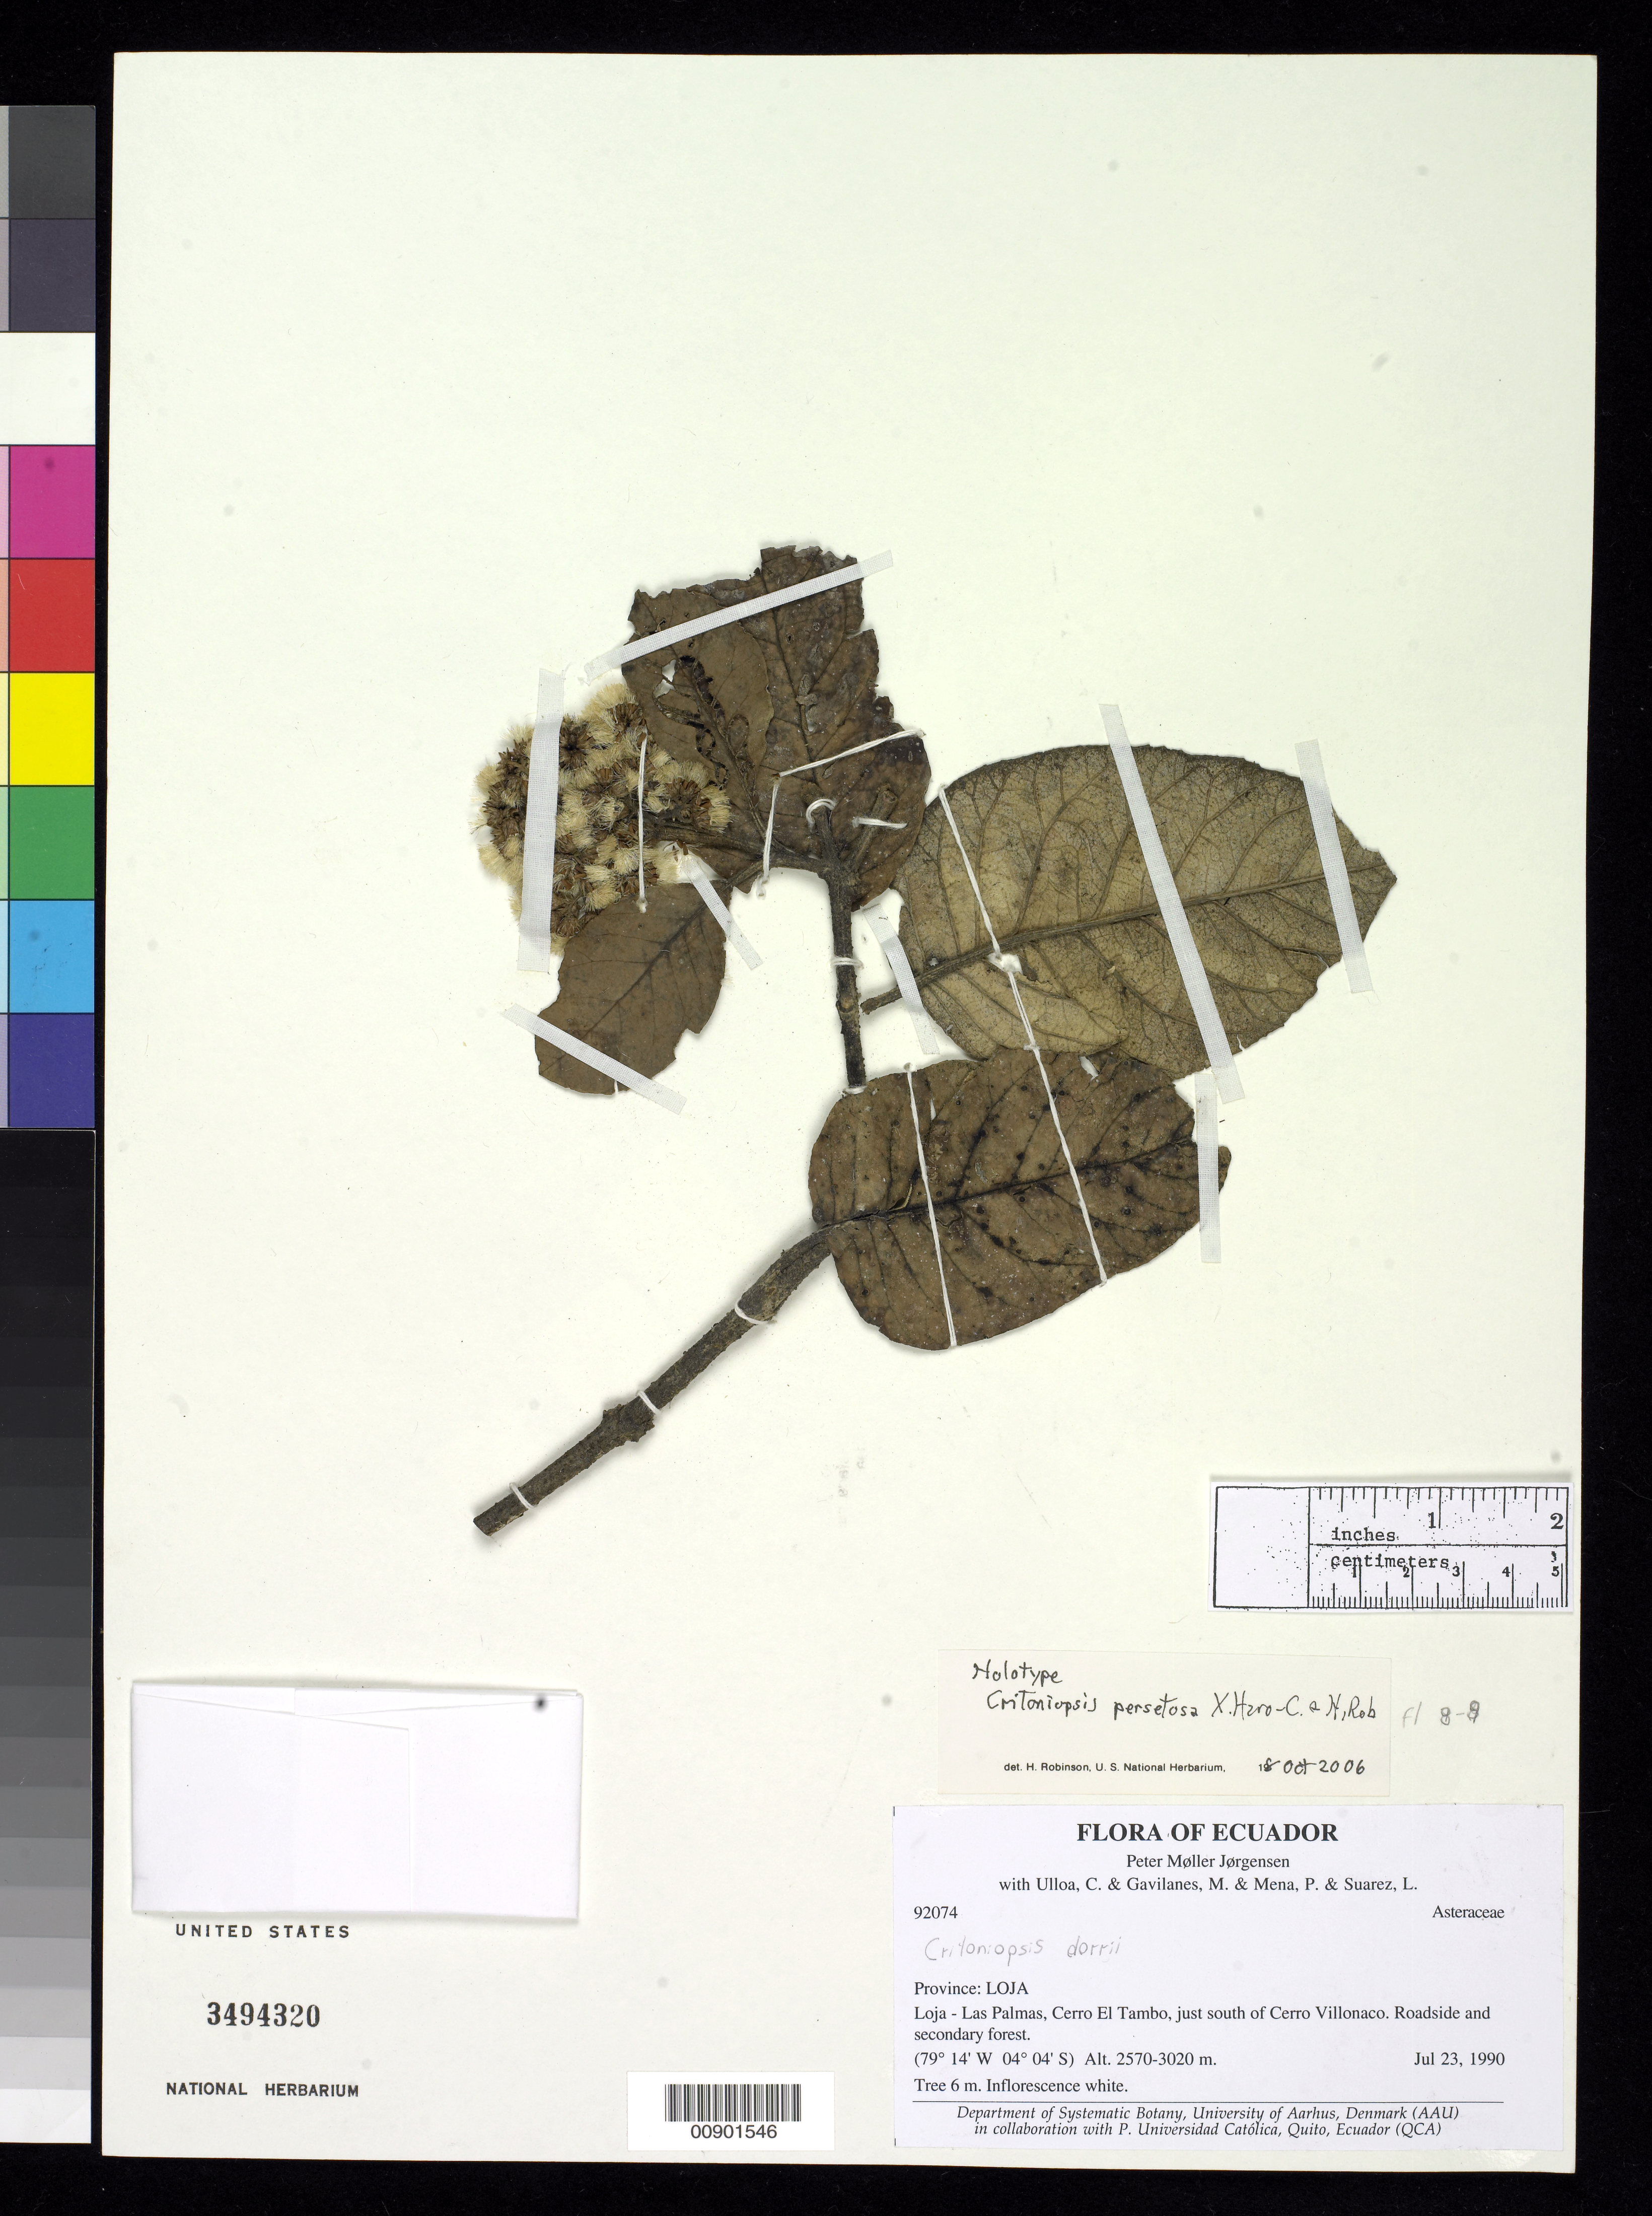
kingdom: Plantae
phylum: Tracheophyta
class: Magnoliopsida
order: Asterales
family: Asteraceae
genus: Critoniopsis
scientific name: Critoniopsis persetosa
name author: Haro-C. & H. Rob.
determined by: Robinson, Harold E., (US)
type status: Holotype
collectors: P. Jørgensen, C. Ulloa, M. Gavilanes, P. Mena & L. Suarez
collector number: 92074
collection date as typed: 23 Jul 1990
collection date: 1990-07-23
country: Ecuador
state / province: Loja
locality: Loja - Las Palmas, Cerro el Tambo, just south of Cerro Villonaco.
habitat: Roadside and secondary forest.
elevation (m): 2570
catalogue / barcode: US 3494320